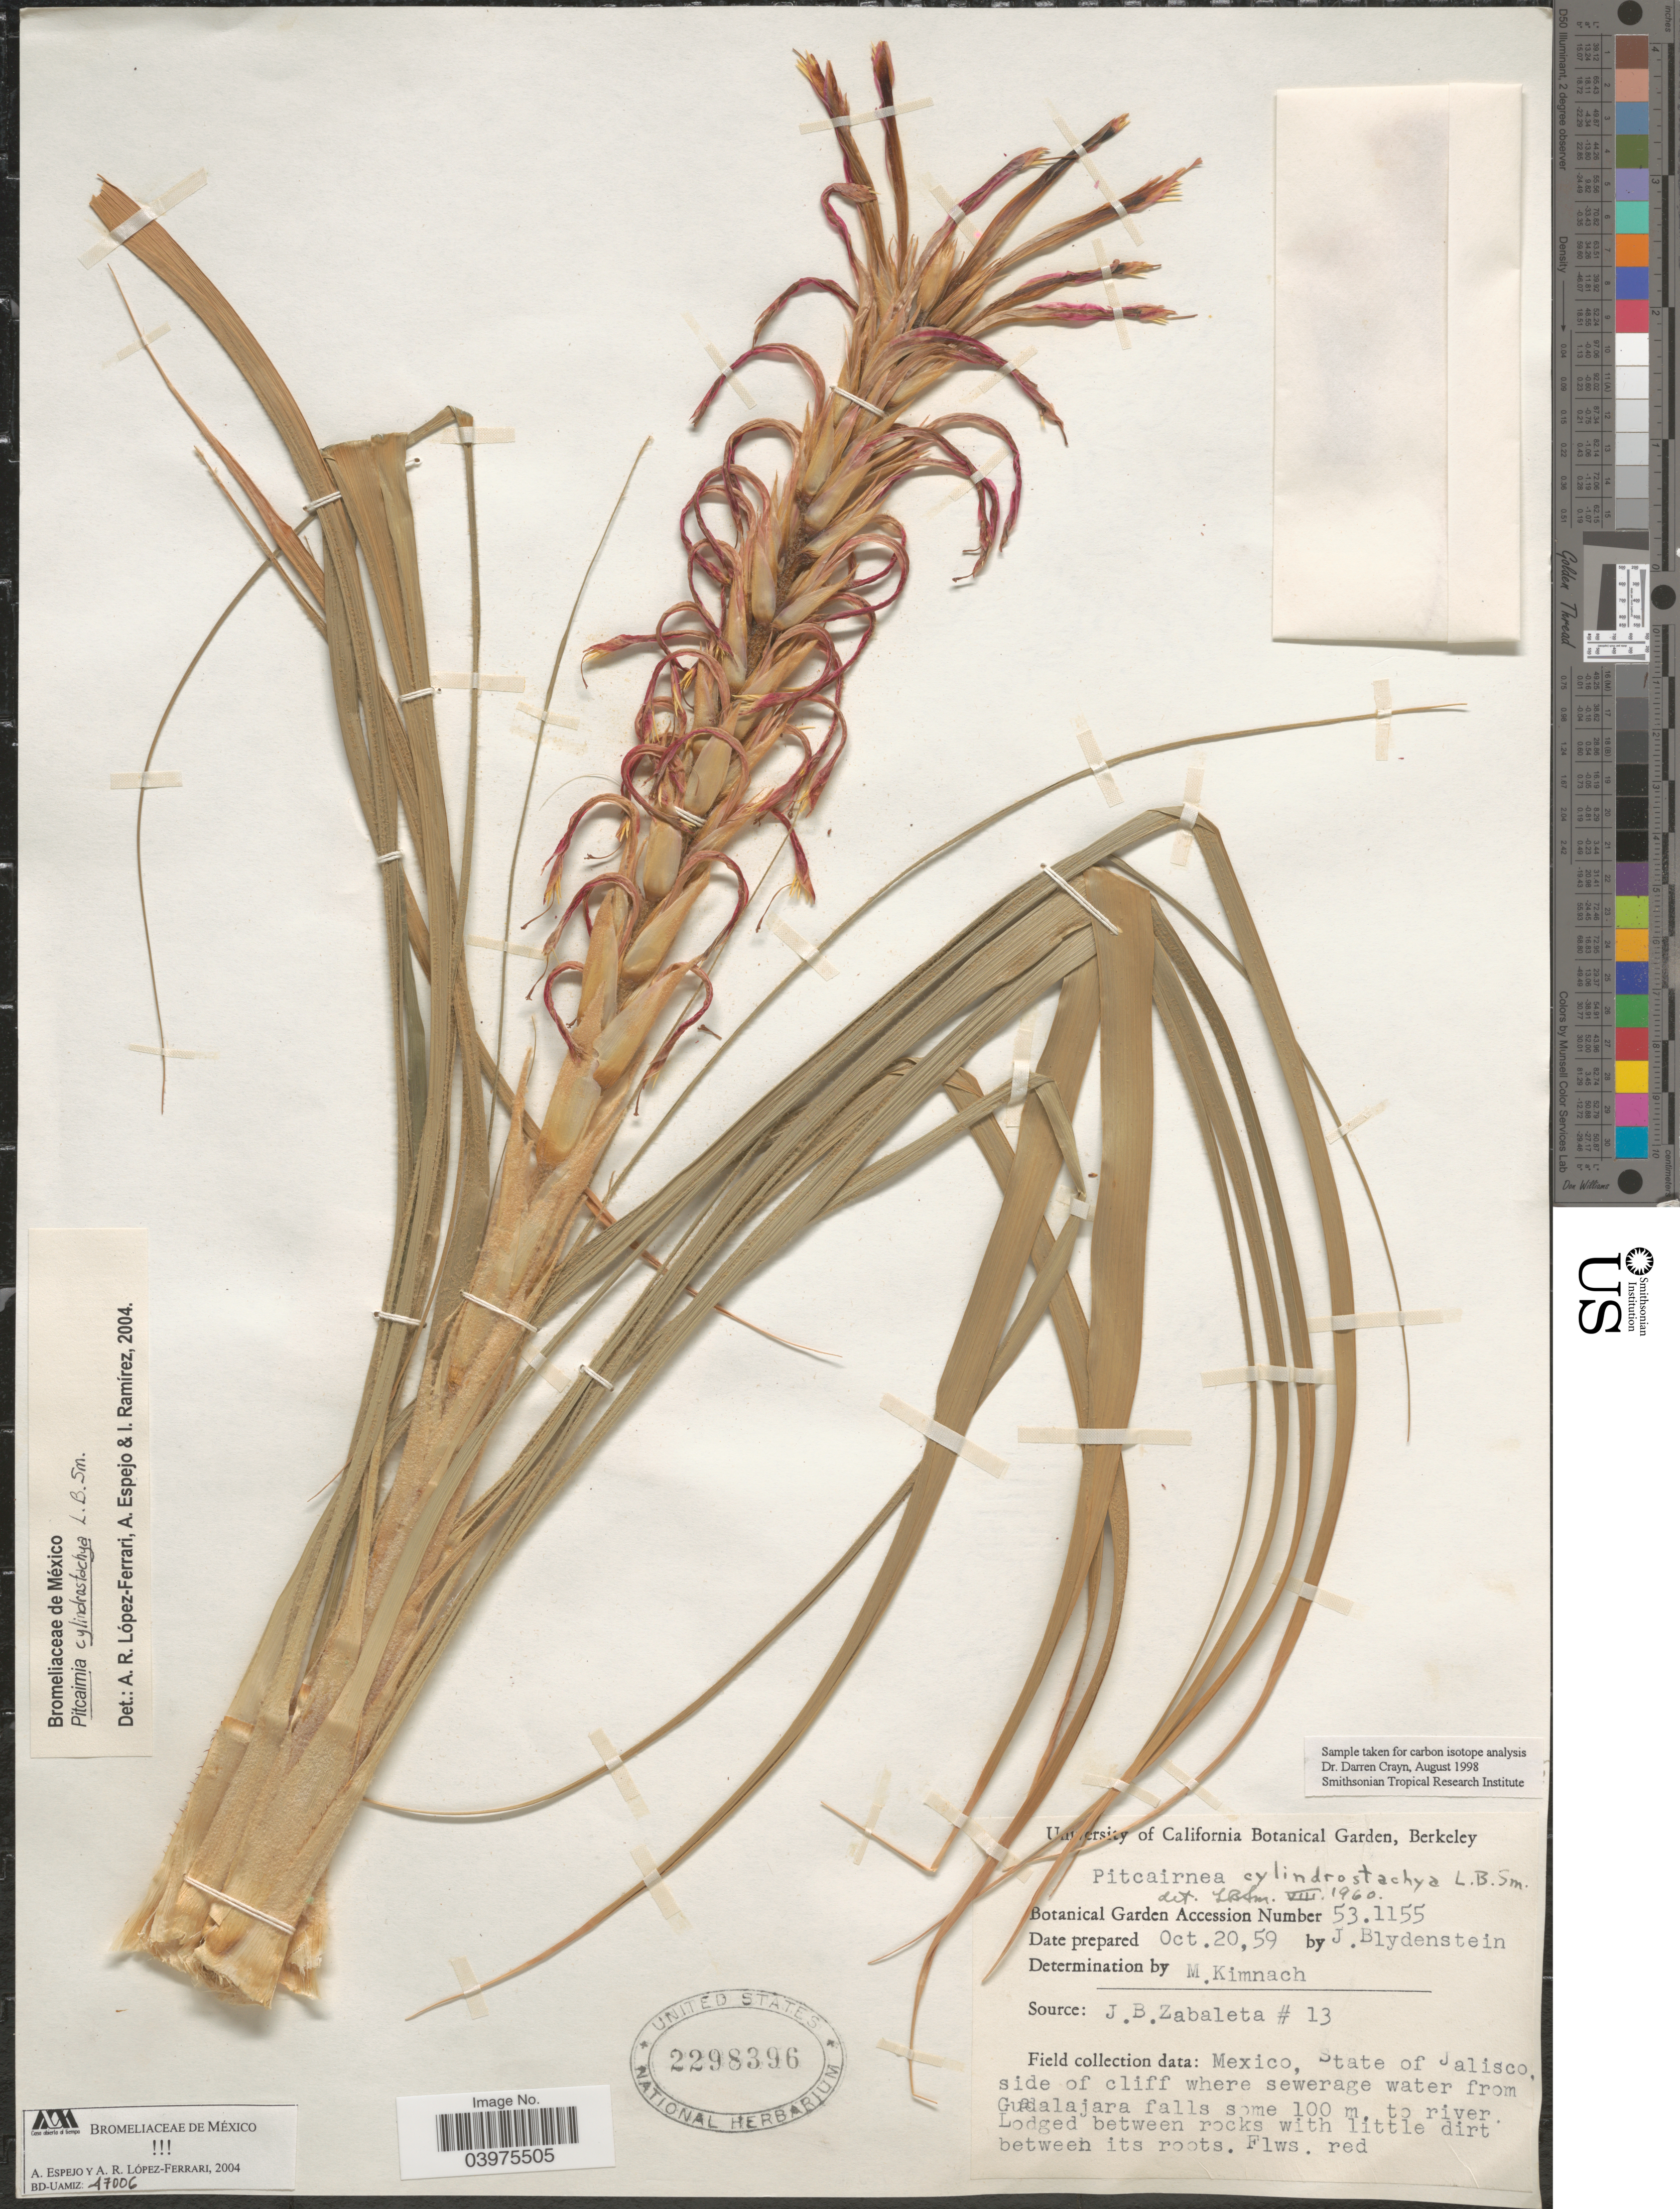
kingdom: Plantae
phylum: Tracheophyta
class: Liliopsida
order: Poales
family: Bromeliaceae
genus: Pitcairnia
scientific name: Pitcairnia cylindrostachya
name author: L.B. Sm.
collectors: J. Blydenstein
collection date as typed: Transcribed d/m/y: 20/10/59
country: United States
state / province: California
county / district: Alameda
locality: University of California Botanical Garden, Berkeley.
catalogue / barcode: US 2298396